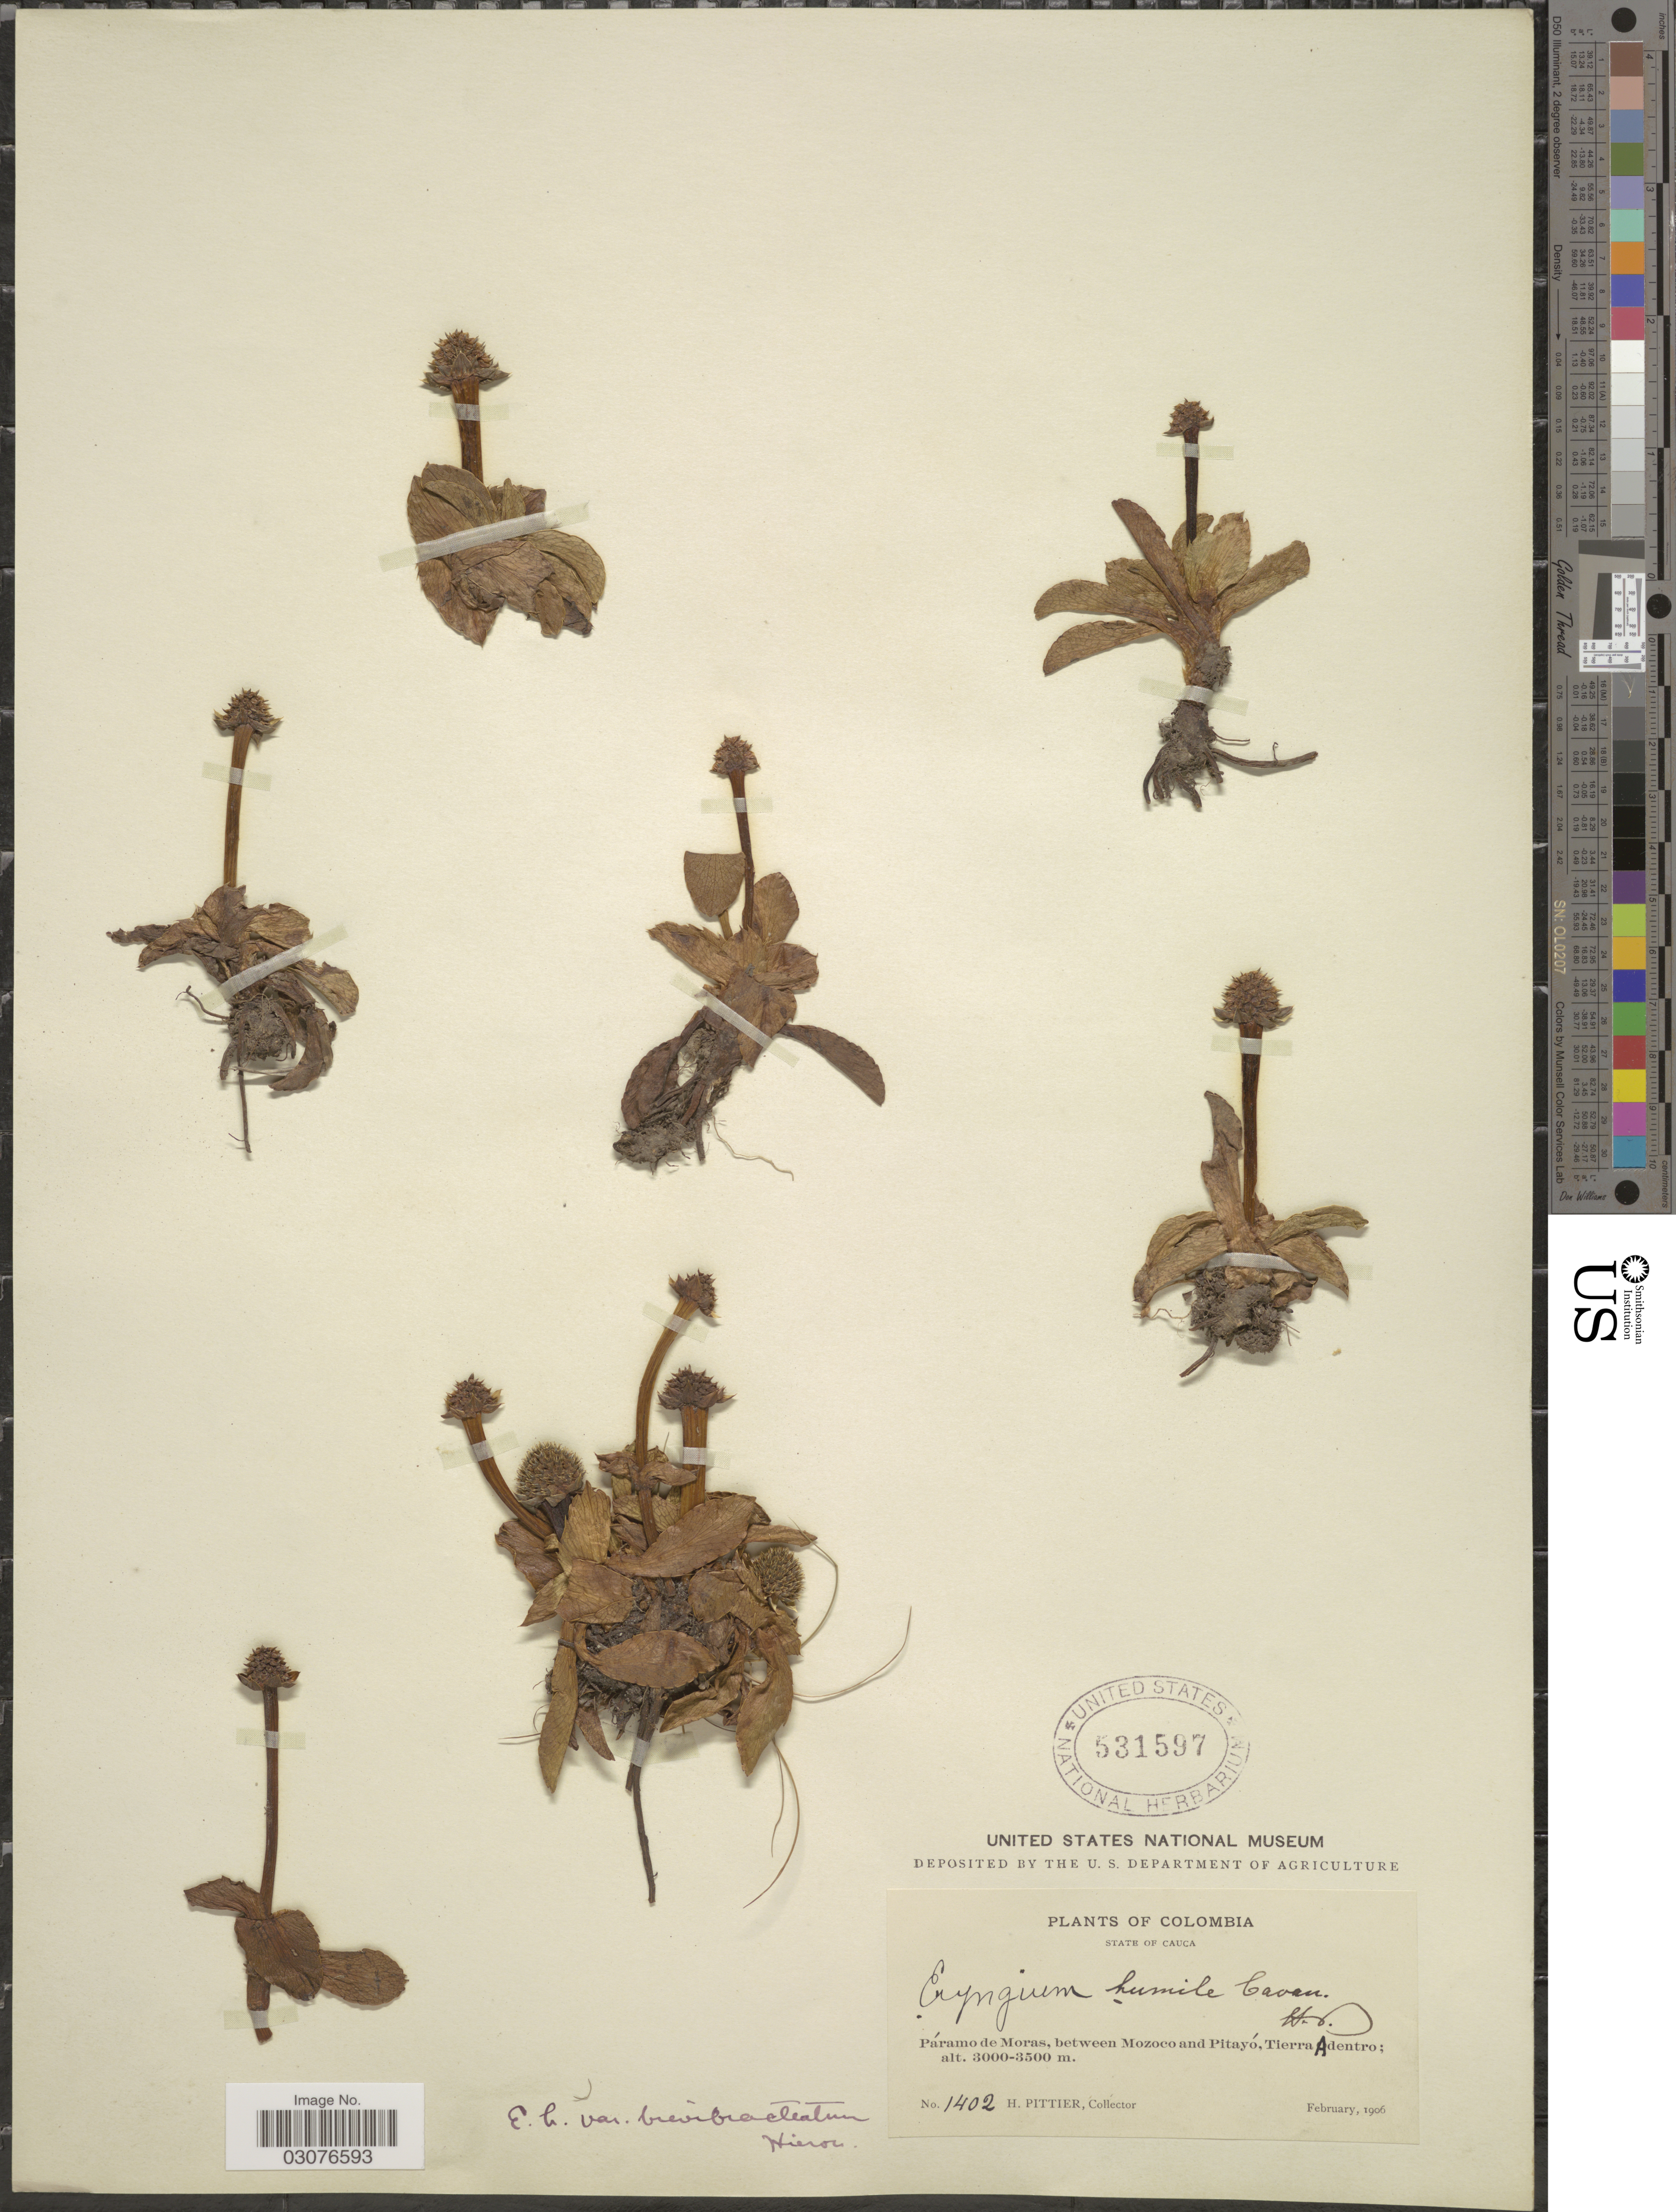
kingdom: Plantae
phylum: Tracheophyta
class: Magnoliopsida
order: Apiales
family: Apiaceae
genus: Eryngium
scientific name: Eryngium bourgatii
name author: Gouan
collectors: H. F. Pittier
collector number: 1402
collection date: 1906-02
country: Colombia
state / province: Cauca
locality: Páramo de Moras, between Mozoco and Pitayó, Tierra Adentro.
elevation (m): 3000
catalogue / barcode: US 531597